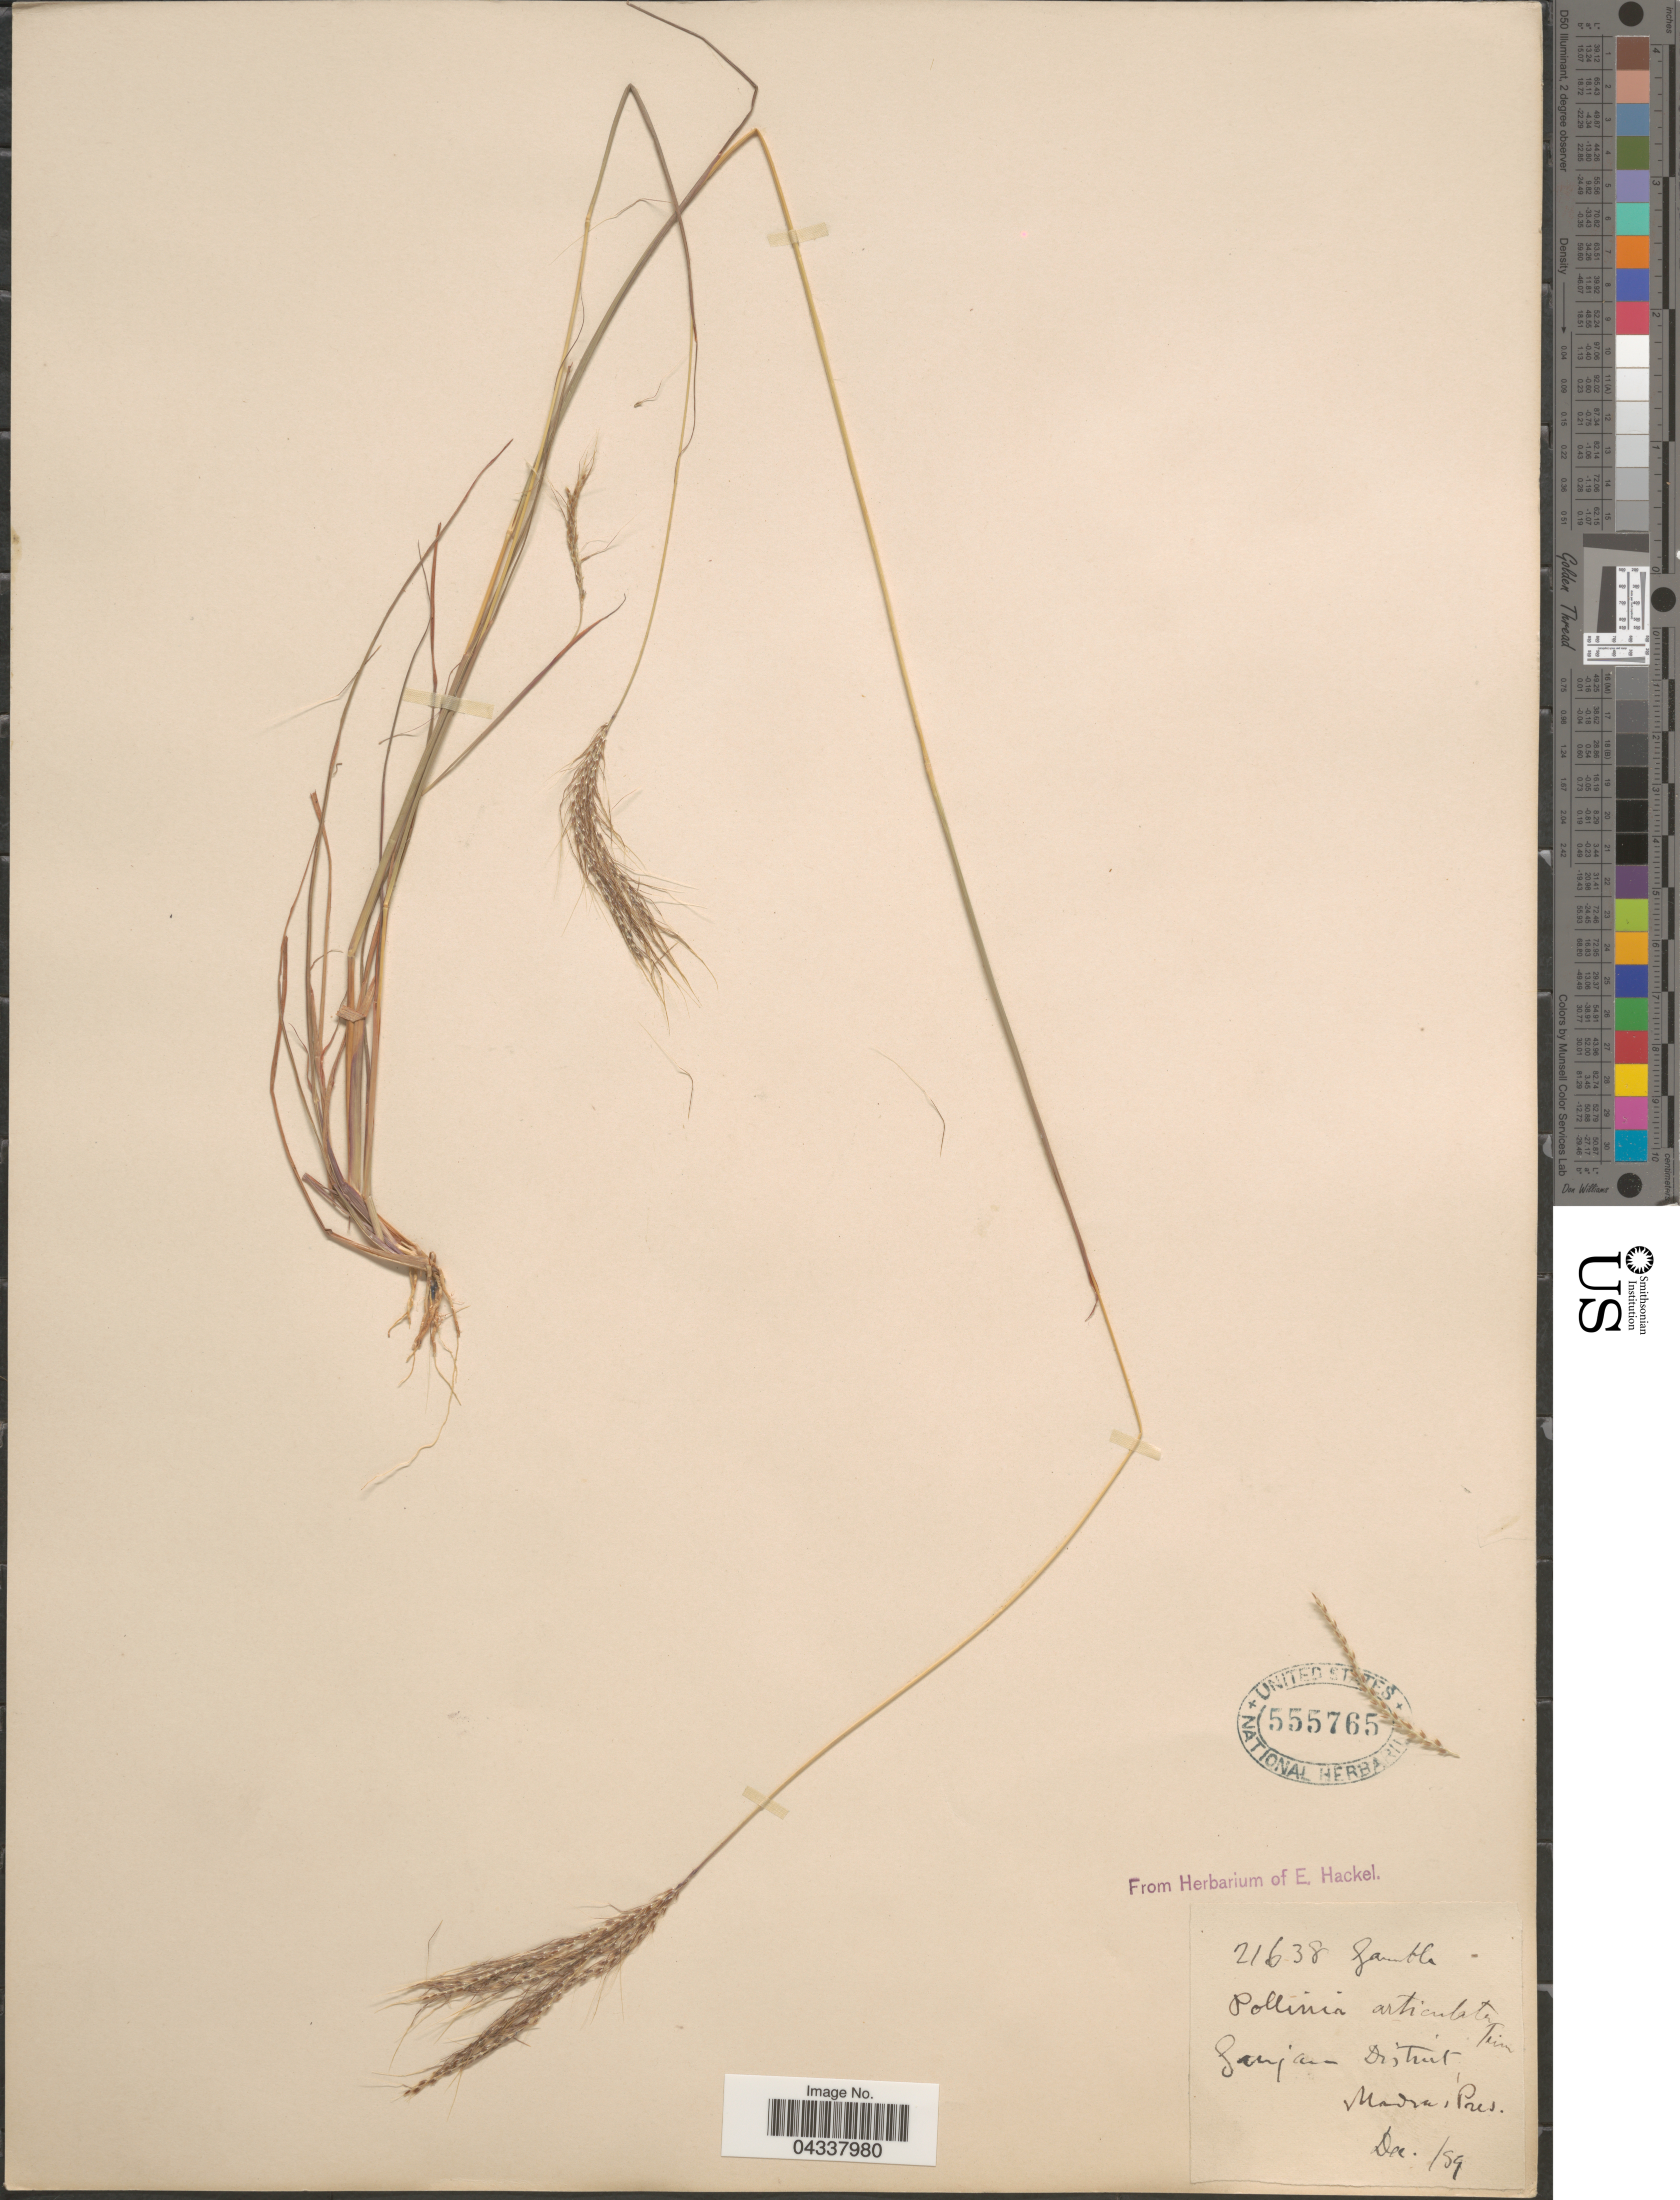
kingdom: Plantae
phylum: Tracheophyta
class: Liliopsida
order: Poales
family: Poaceae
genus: Pseudopogonatherum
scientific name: Pseudopogonatherum contortum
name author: A. Camus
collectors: ex herb. E. Hackel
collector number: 21638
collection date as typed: Transcribed d/m/y: /12/59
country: India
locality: Gambla [unsure placement]. Ganjam District. Madras Pres.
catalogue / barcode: US 555765